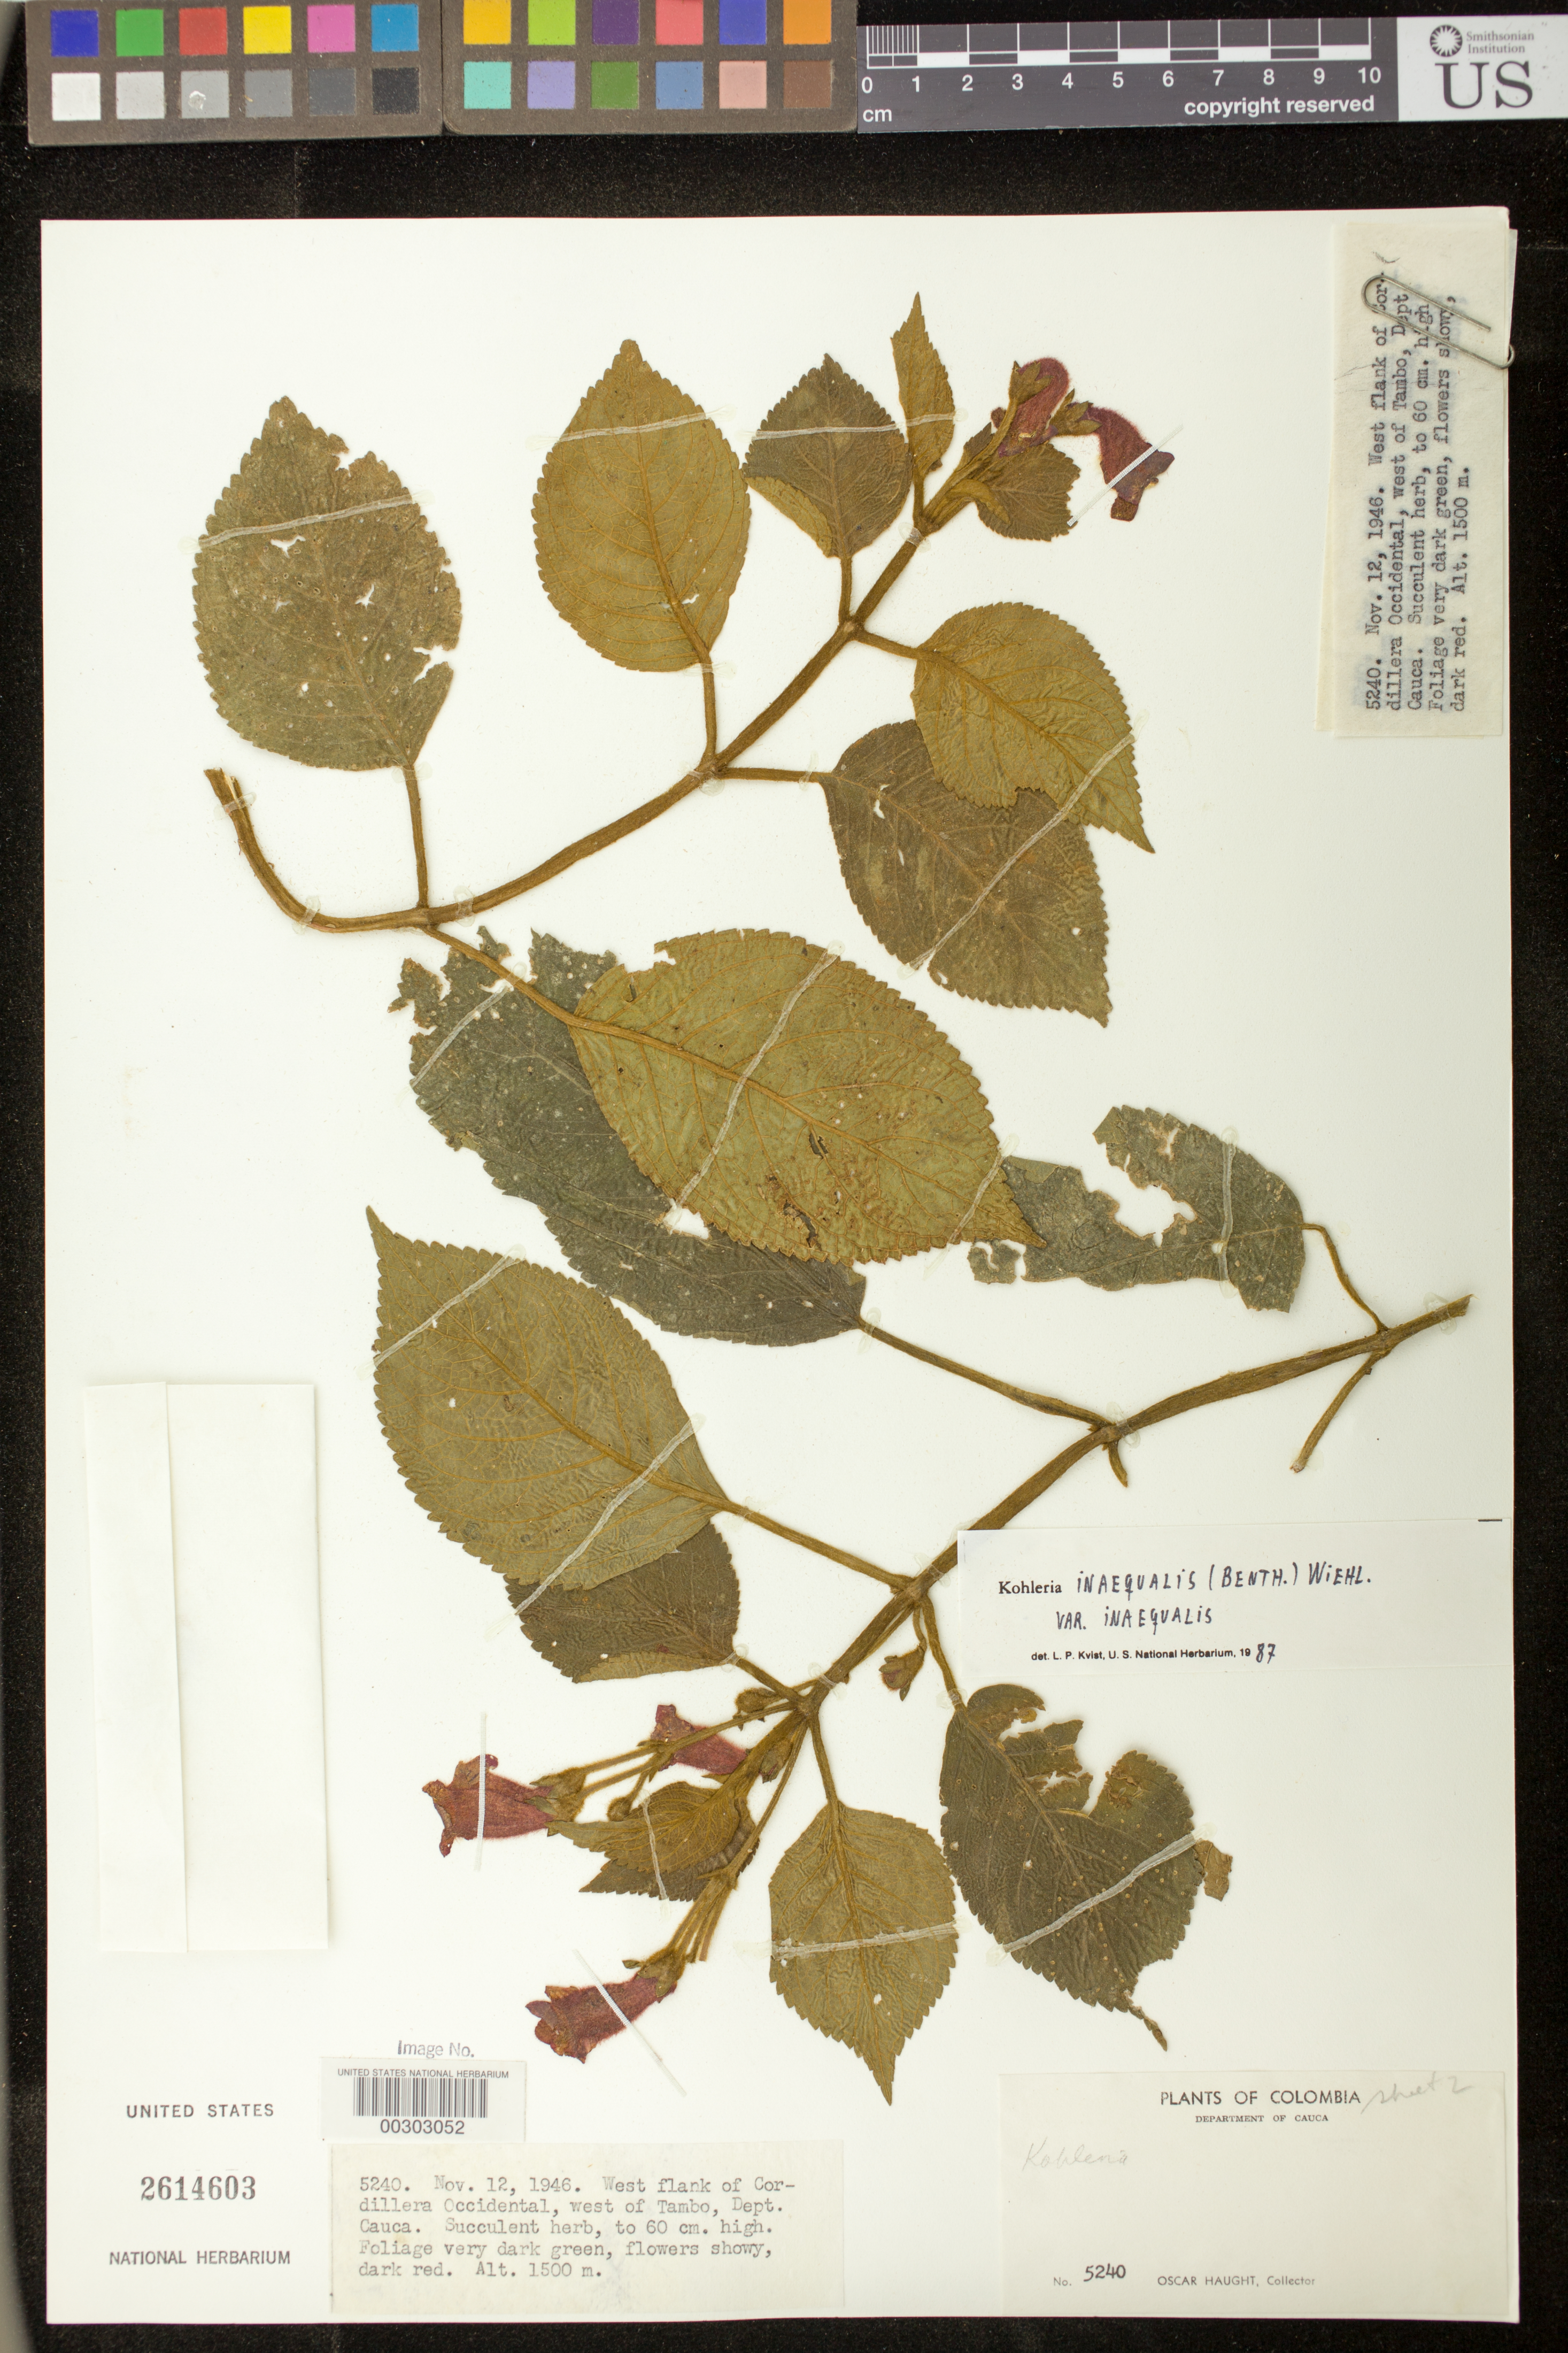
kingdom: Plantae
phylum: Tracheophyta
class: Magnoliopsida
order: Lamiales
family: Gesneriaceae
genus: Kohleria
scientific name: Kohleria inaequalis var. inaequalis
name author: (Benth.) Wiehler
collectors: O. L. Haught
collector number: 5240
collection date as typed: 12 Nov 1946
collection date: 1946-11-12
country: Colombia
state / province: Cauca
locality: West flank of Cordillera Occidental, W of Tambo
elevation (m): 1500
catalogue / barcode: US 2614603